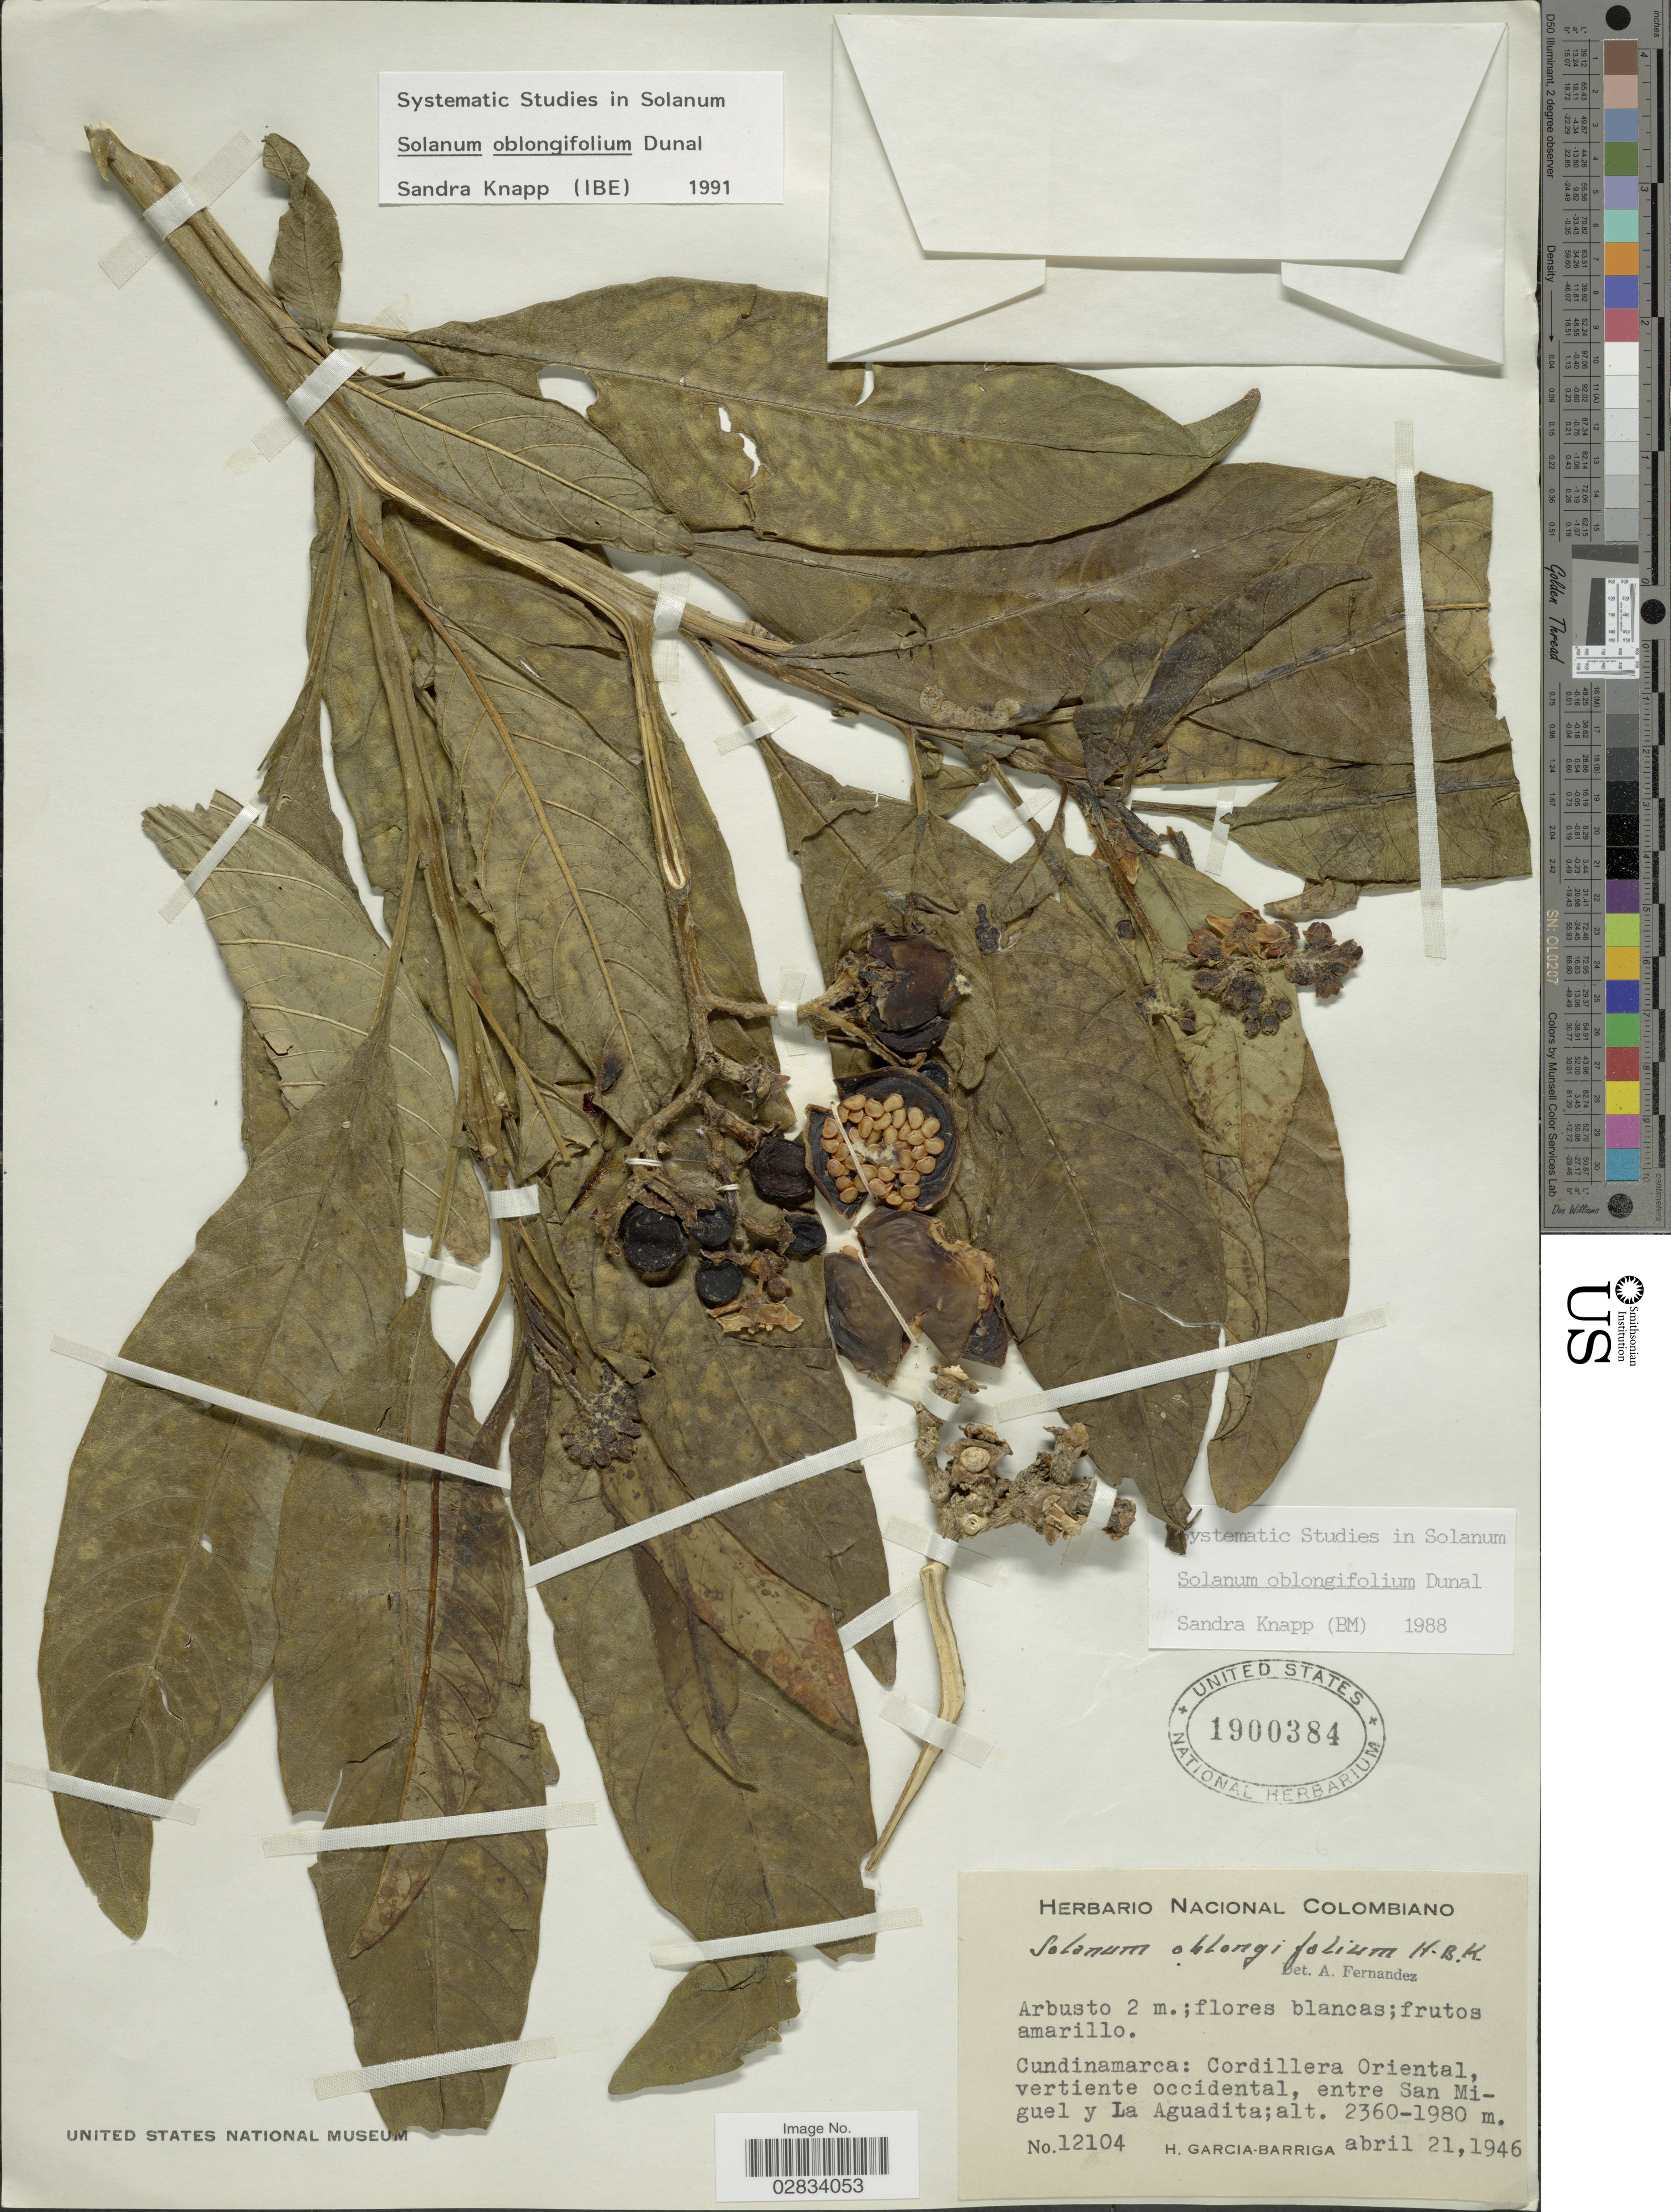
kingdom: Plantae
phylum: Tracheophyta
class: Magnoliopsida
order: Solanales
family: Solanaceae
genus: Solanum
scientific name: Solanum oblongifolium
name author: Duval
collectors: H. García Barriga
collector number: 12104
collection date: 1946-04-21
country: Colombia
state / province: Cundinamarca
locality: Cordillera Oriental, vertiente occidental, entre San Miguel y La Aguadita.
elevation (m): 1980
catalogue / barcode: US 1900384